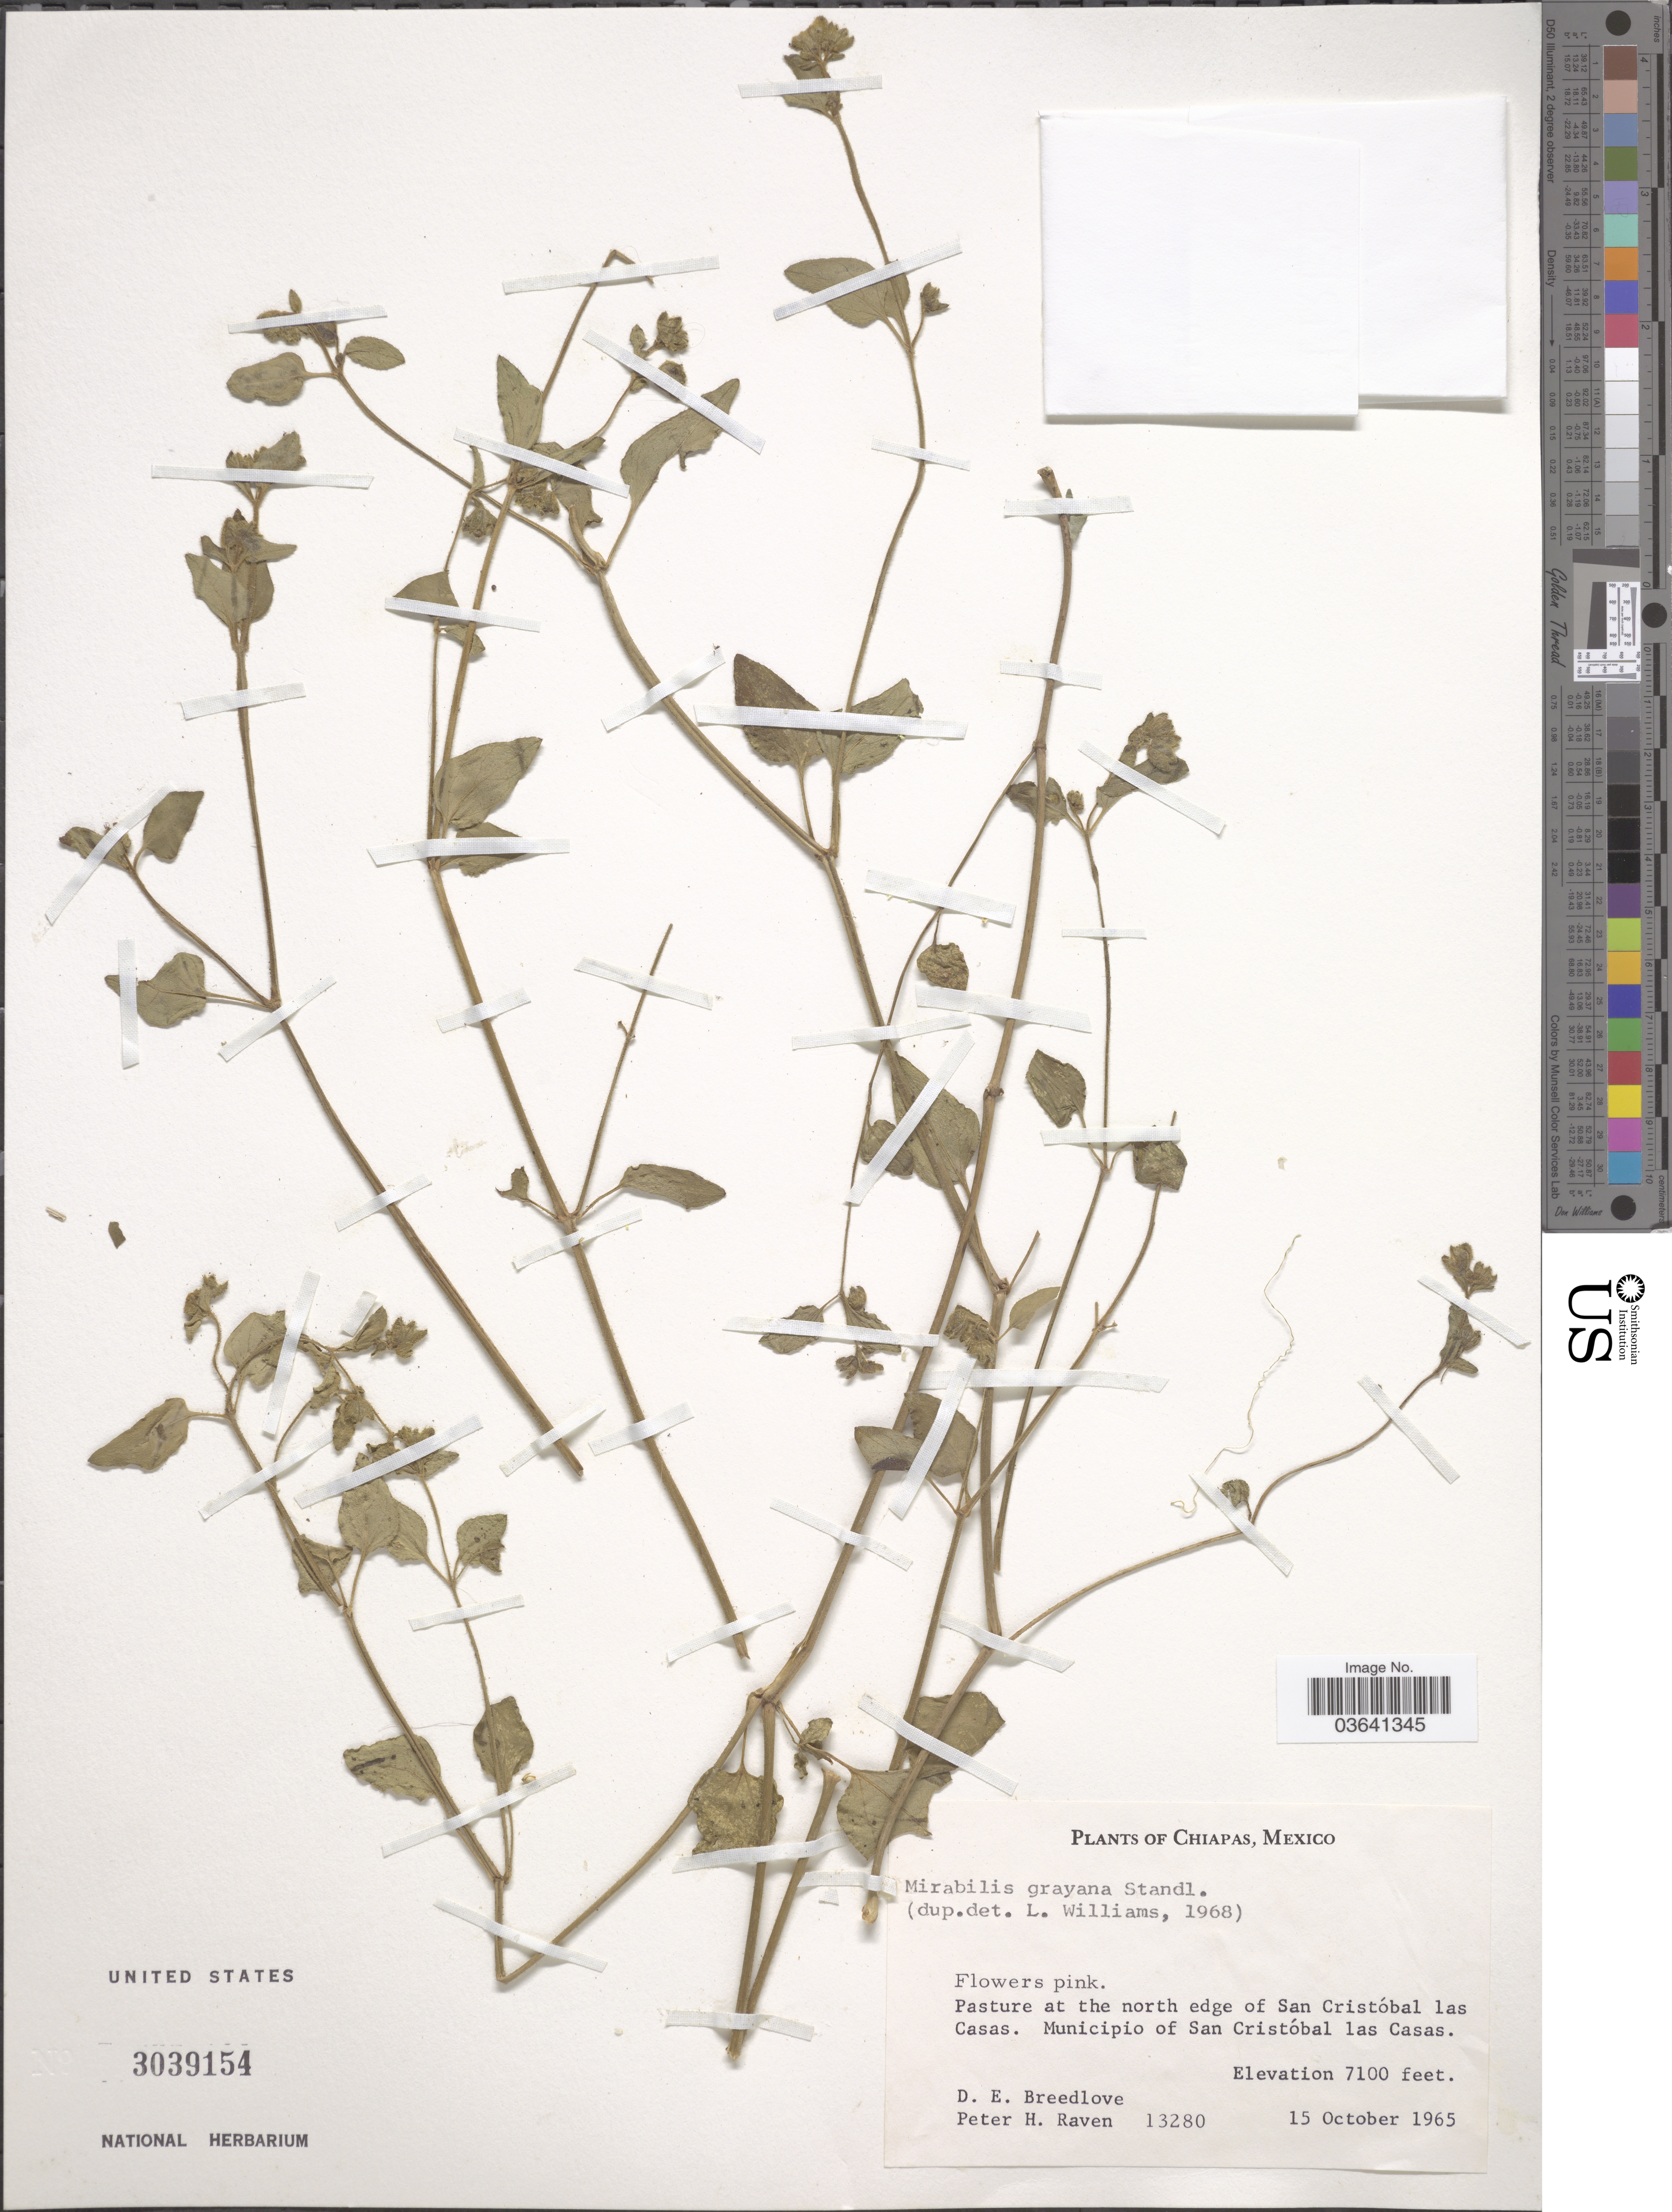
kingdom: Plantae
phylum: Tracheophyta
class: Magnoliopsida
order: Caryophyllales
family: Nyctaginaceae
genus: Mirabilis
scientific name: Mirabilis grayana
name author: (Standl.) Standl.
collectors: D. E. Breedlove & P. Raven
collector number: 13280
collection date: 1965-10-15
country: Mexico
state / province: Chiapas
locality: Pasture at the north edge of San Cristóbal las Casas. Municipio of San Cristóbal las Casas.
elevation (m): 2164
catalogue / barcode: US 3039154